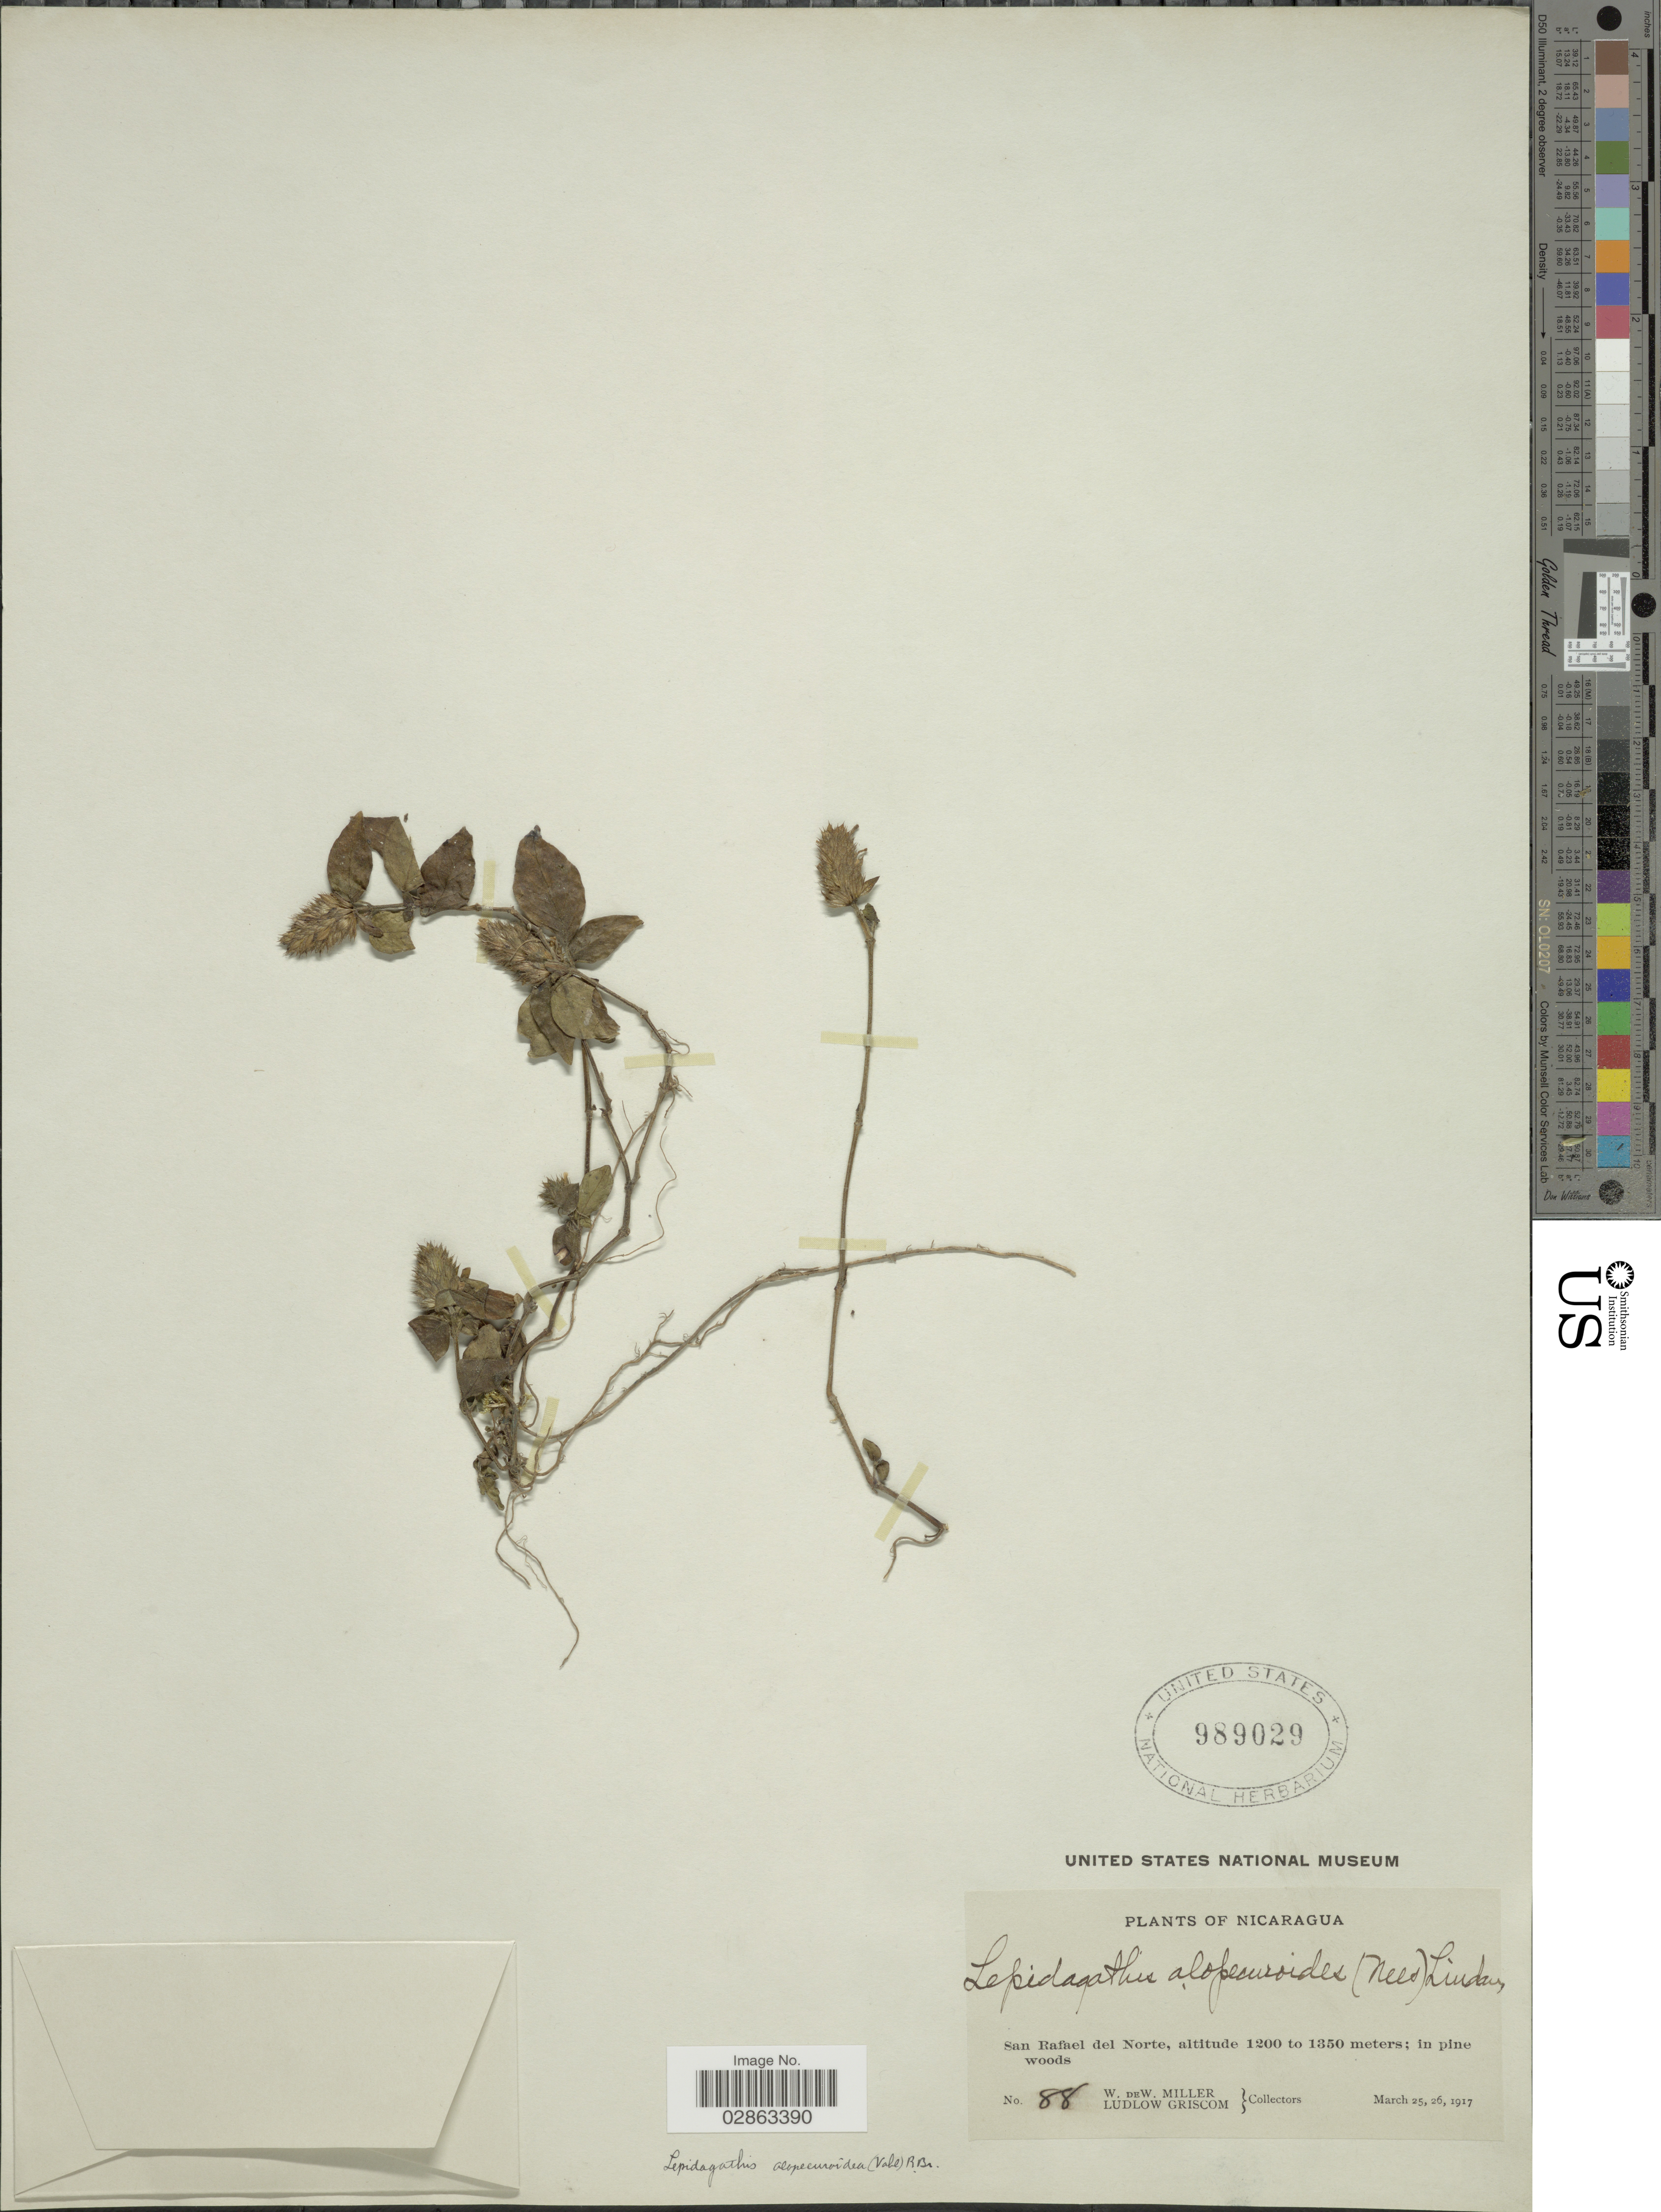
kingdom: Plantae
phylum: Tracheophyta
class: Magnoliopsida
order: Lamiales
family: Acanthaceae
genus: Teliostachya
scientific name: Teliostachya alopecuroidea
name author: (Vahl) Nees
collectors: W. D. Miller & L. Griscom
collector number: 88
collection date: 1917-03-25/1917-03-26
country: Nicaragua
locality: San Rafael del Norte.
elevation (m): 1200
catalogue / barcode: US 989029